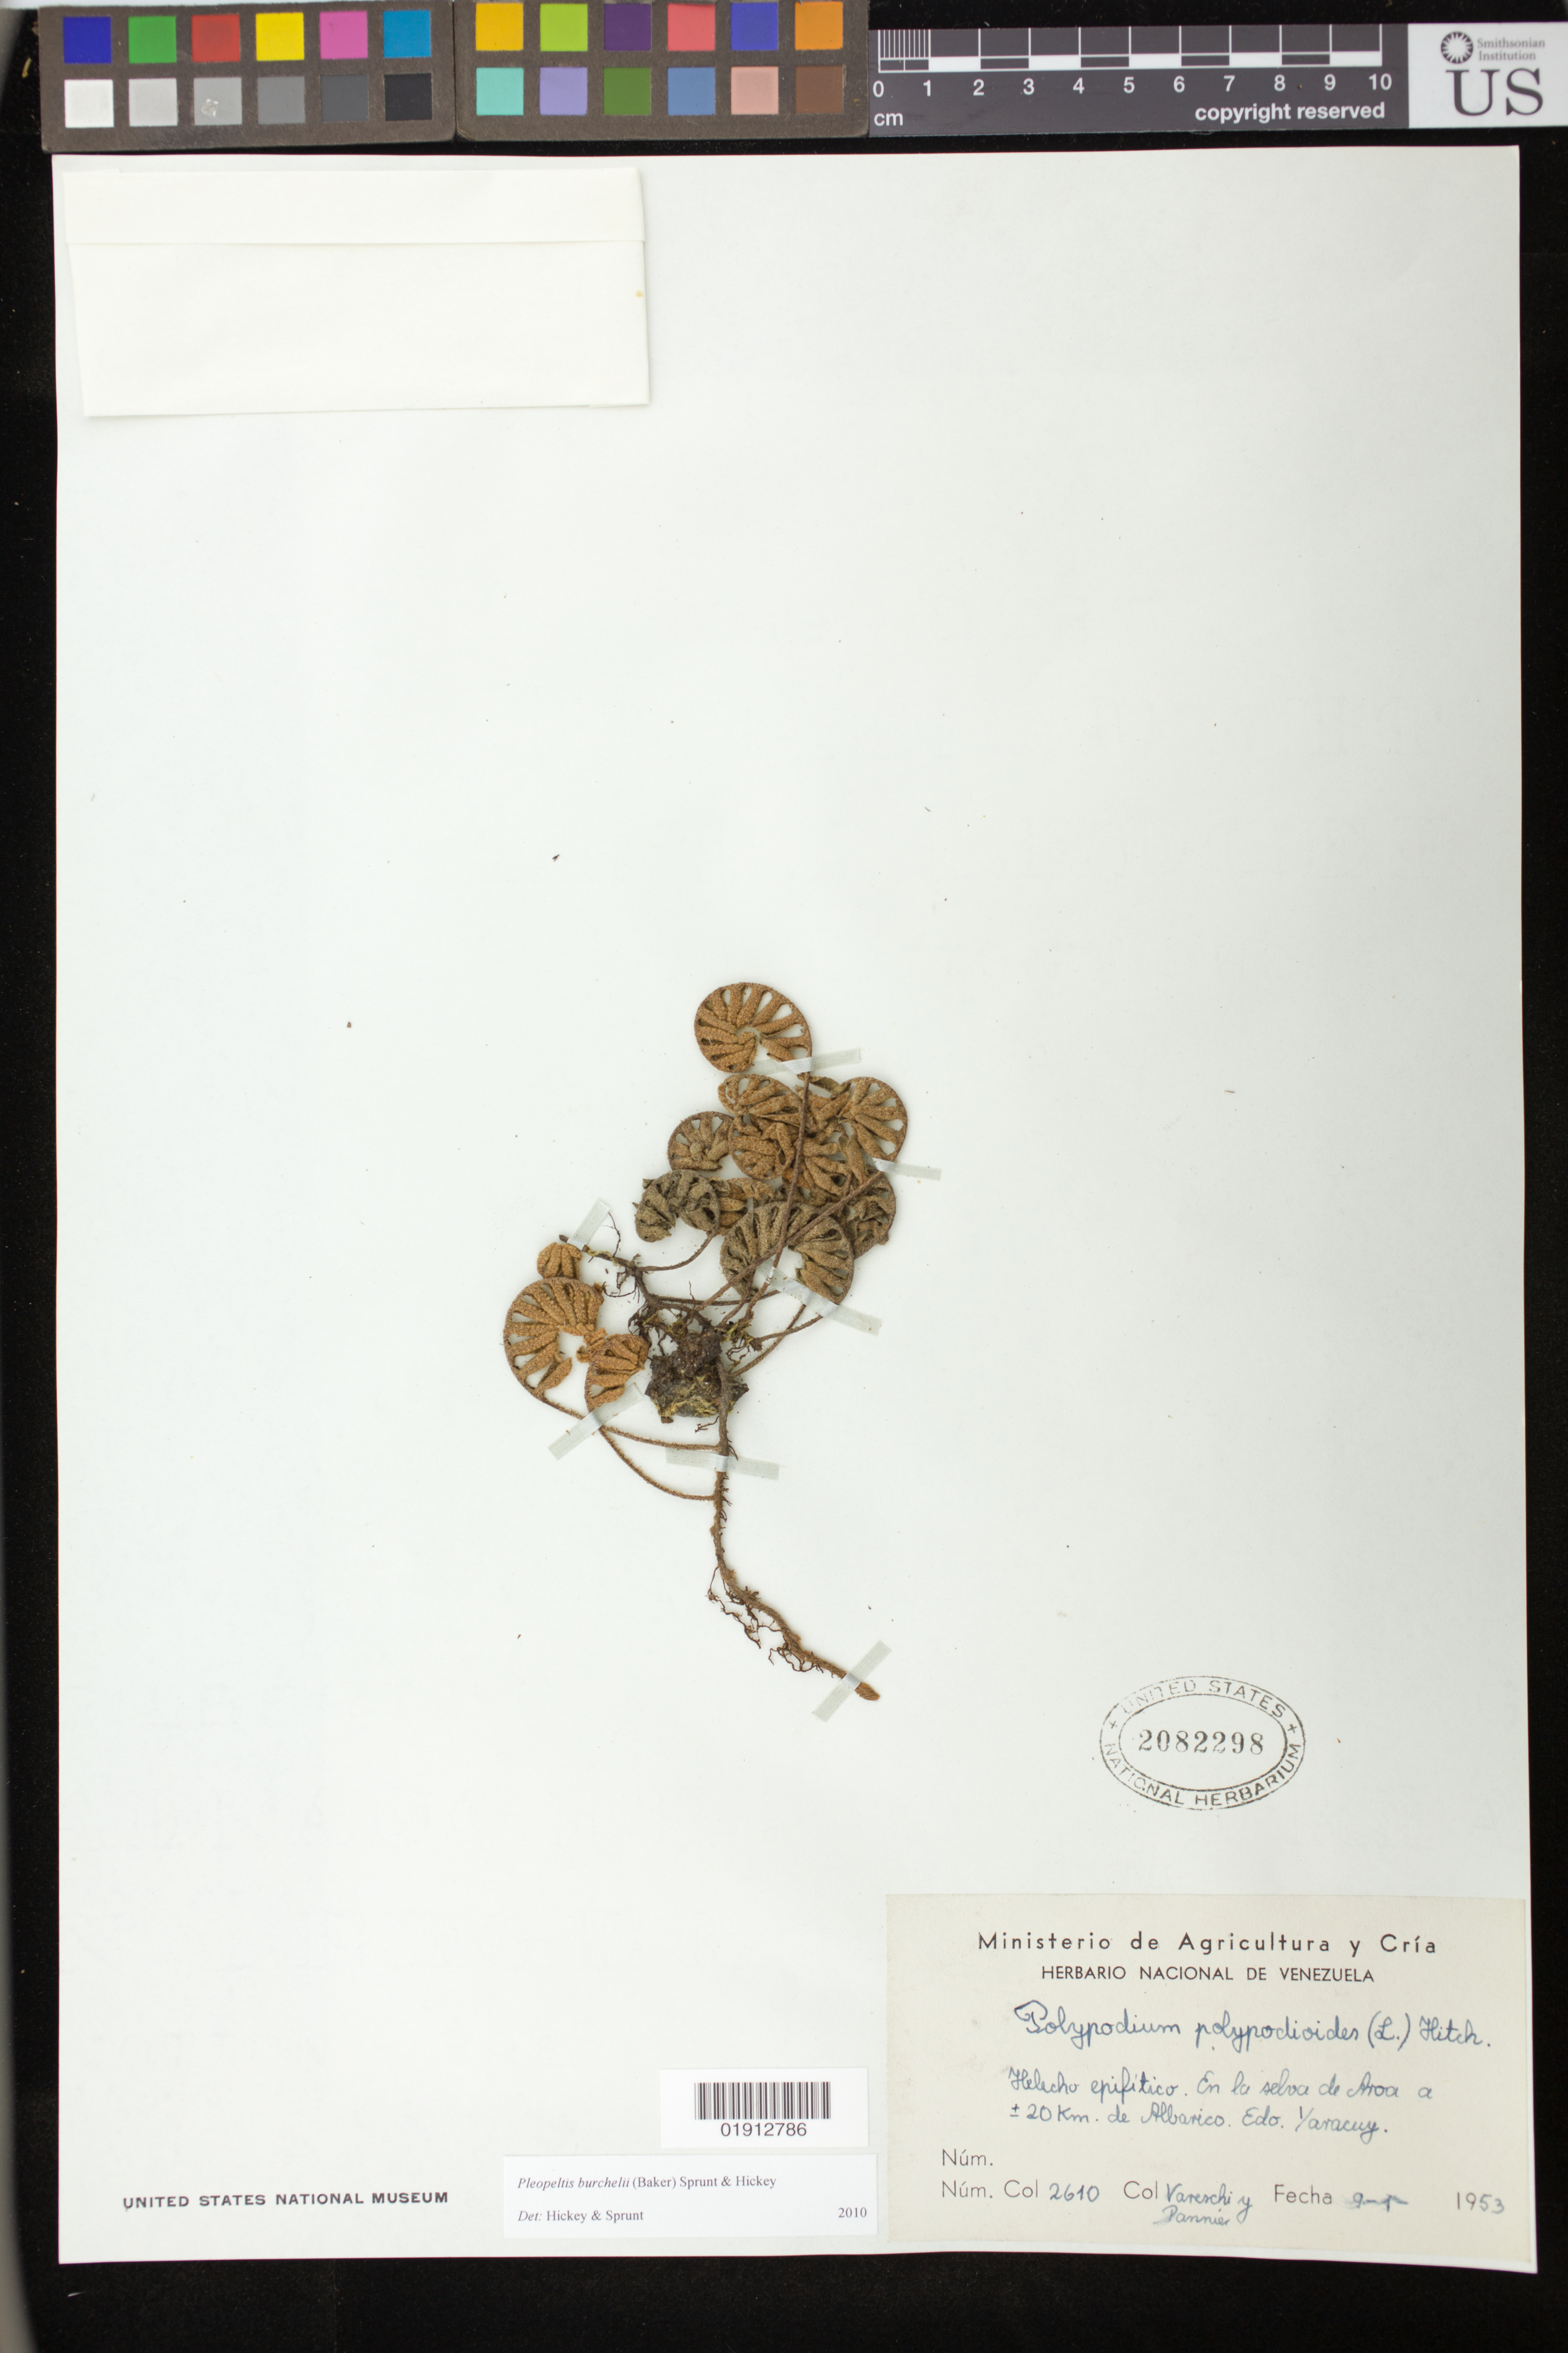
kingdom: Plantae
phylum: Tracheophyta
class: Polypodiopsida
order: Polypodiales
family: Polypodiaceae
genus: Pleopeltis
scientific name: Pleopeltis burchellii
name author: (Baker) Sprunt & Hickey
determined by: Hickey, R. J.; Sprunt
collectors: -. Vareschi & Pannier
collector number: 2610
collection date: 1953-01-09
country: Venezuela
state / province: Yaracuy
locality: En la selva de Aroa a ±20 Km de Albarico. Edo Yaracuy.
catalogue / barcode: US 2082298